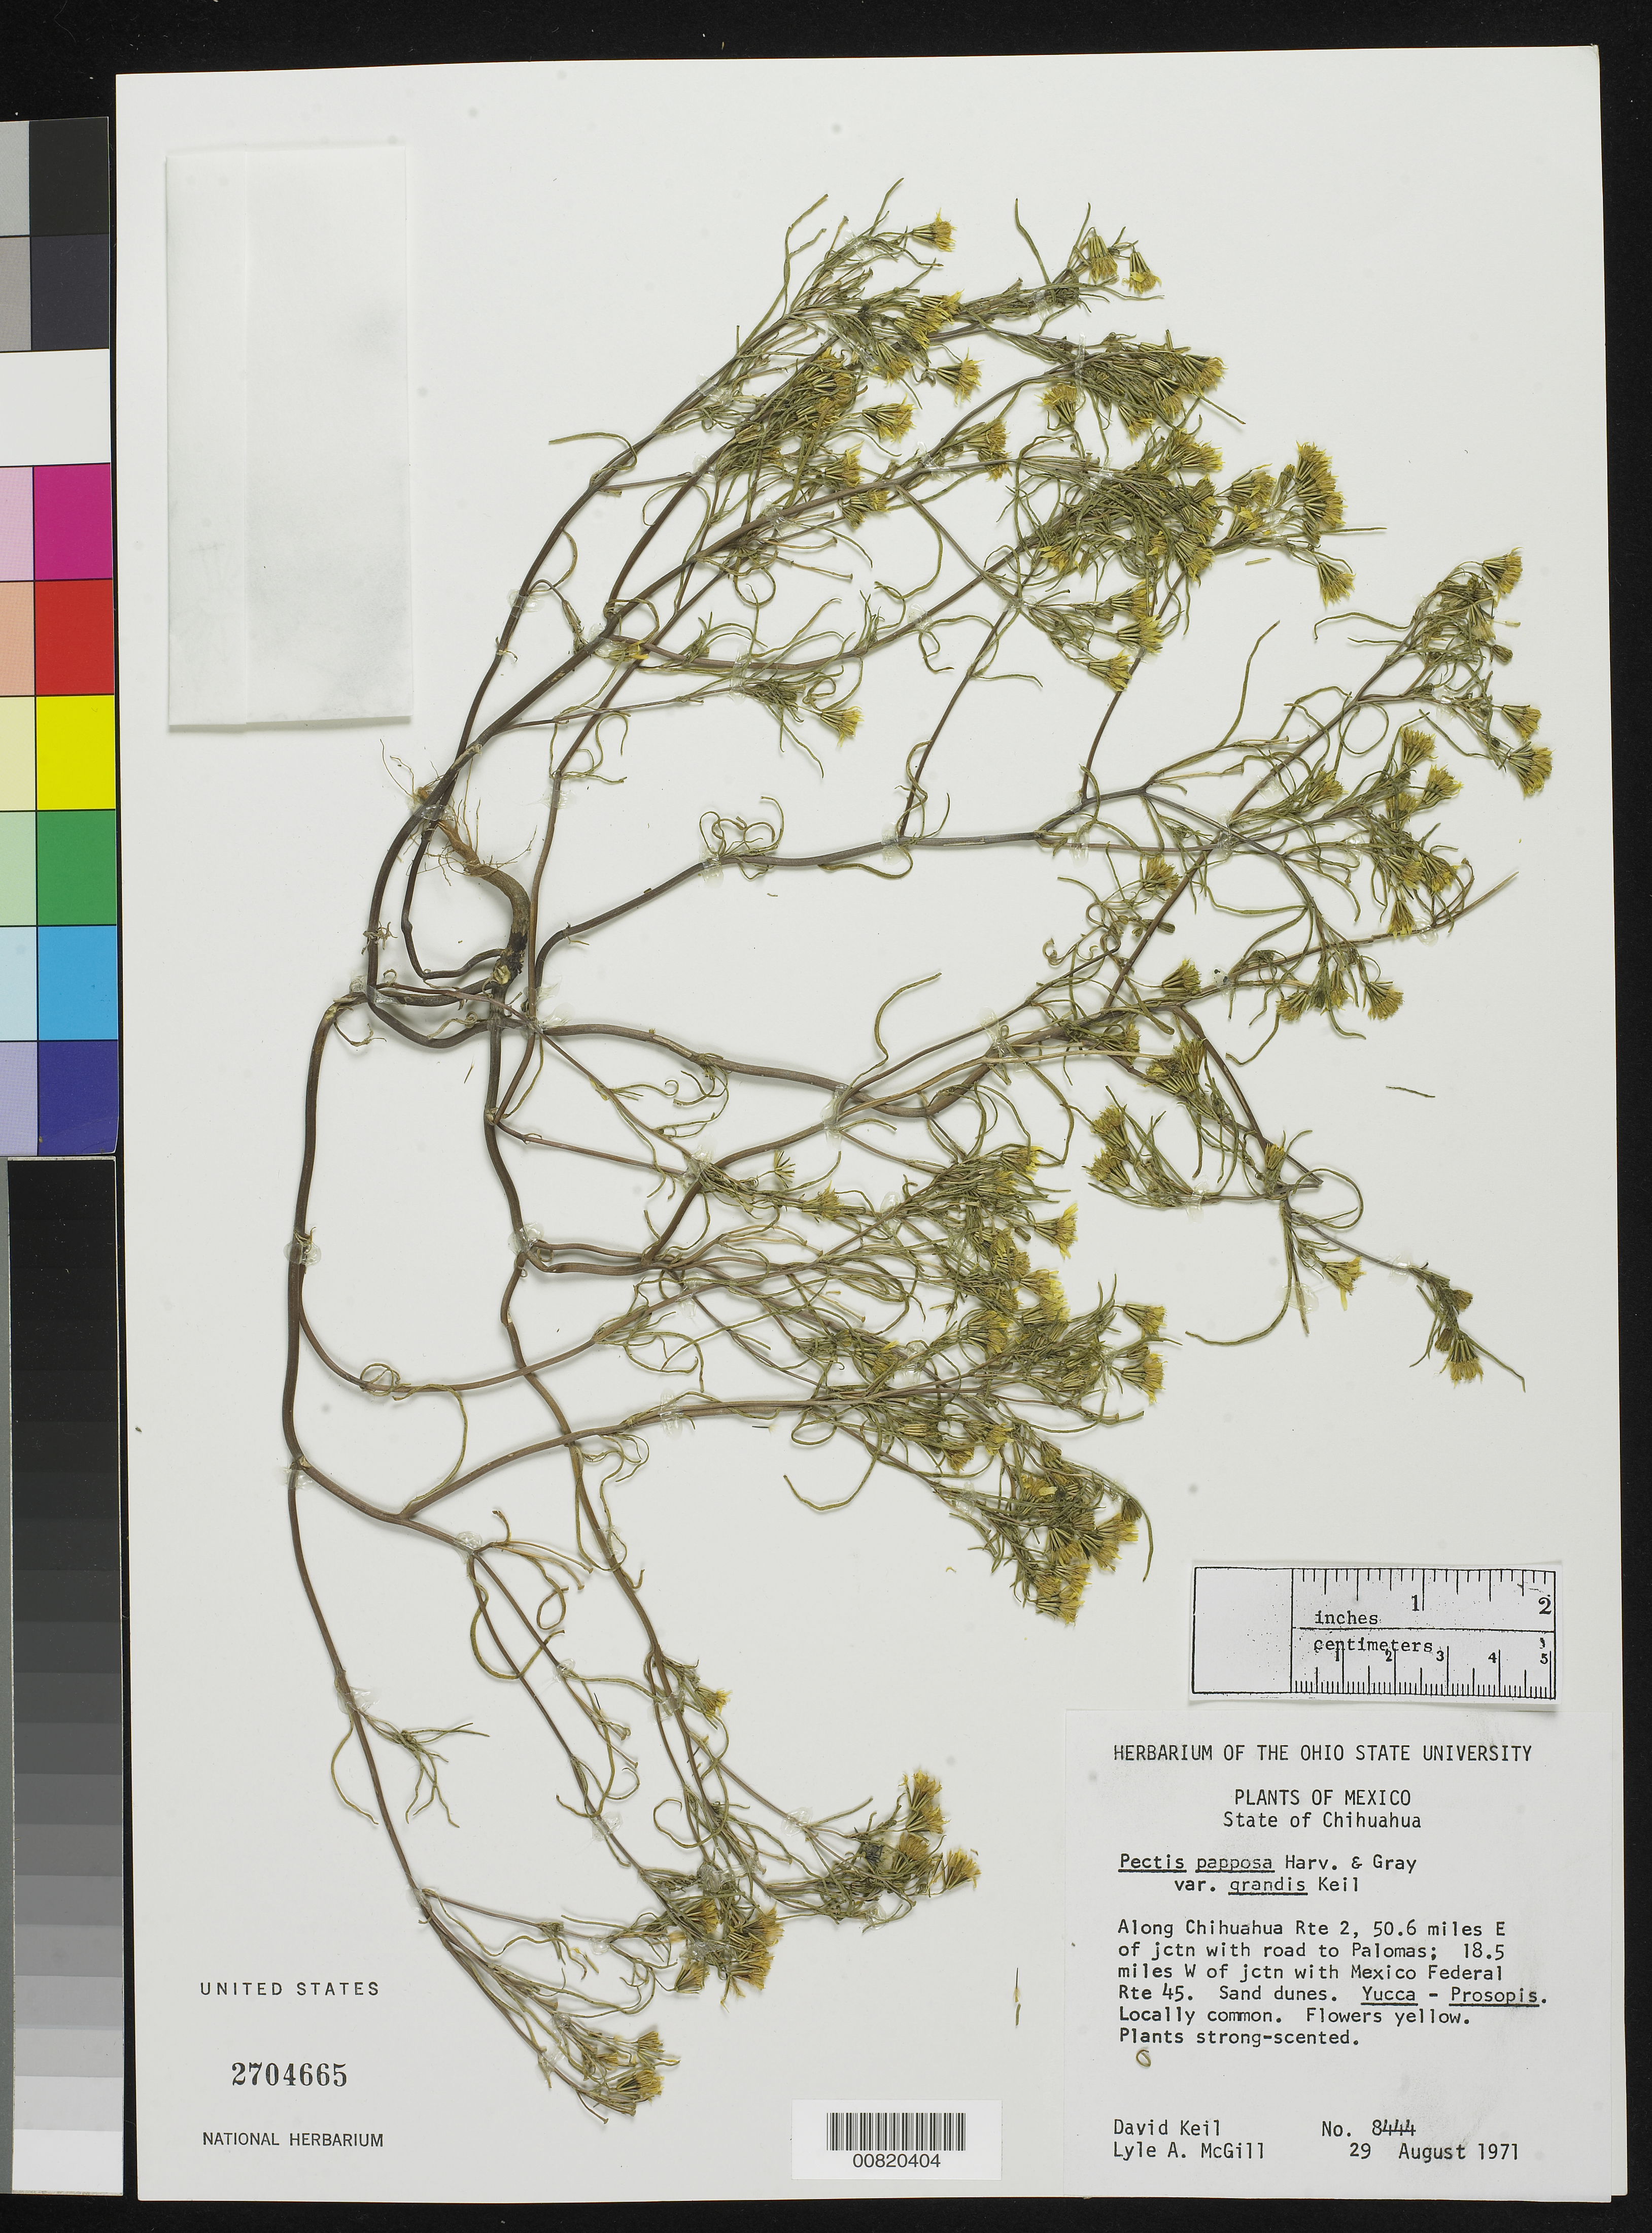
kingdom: Plantae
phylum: Tracheophyta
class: Magnoliopsida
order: Asterales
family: Asteraceae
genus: Pectis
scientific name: Pectis papposa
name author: Harv. & A. Gray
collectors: D. J. Keil & L. McGill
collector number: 8444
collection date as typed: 29 Aug 1971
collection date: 1971-08-29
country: Mexico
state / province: Chihuahua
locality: Along Chihuahua Rte. 2, 50.6 miles E jctn with road to Palomas; 18.5 miles W of jctn with Mexico Federal Rte 45.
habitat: Sand dunes. Yucca-Prosopis.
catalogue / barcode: US 2704665